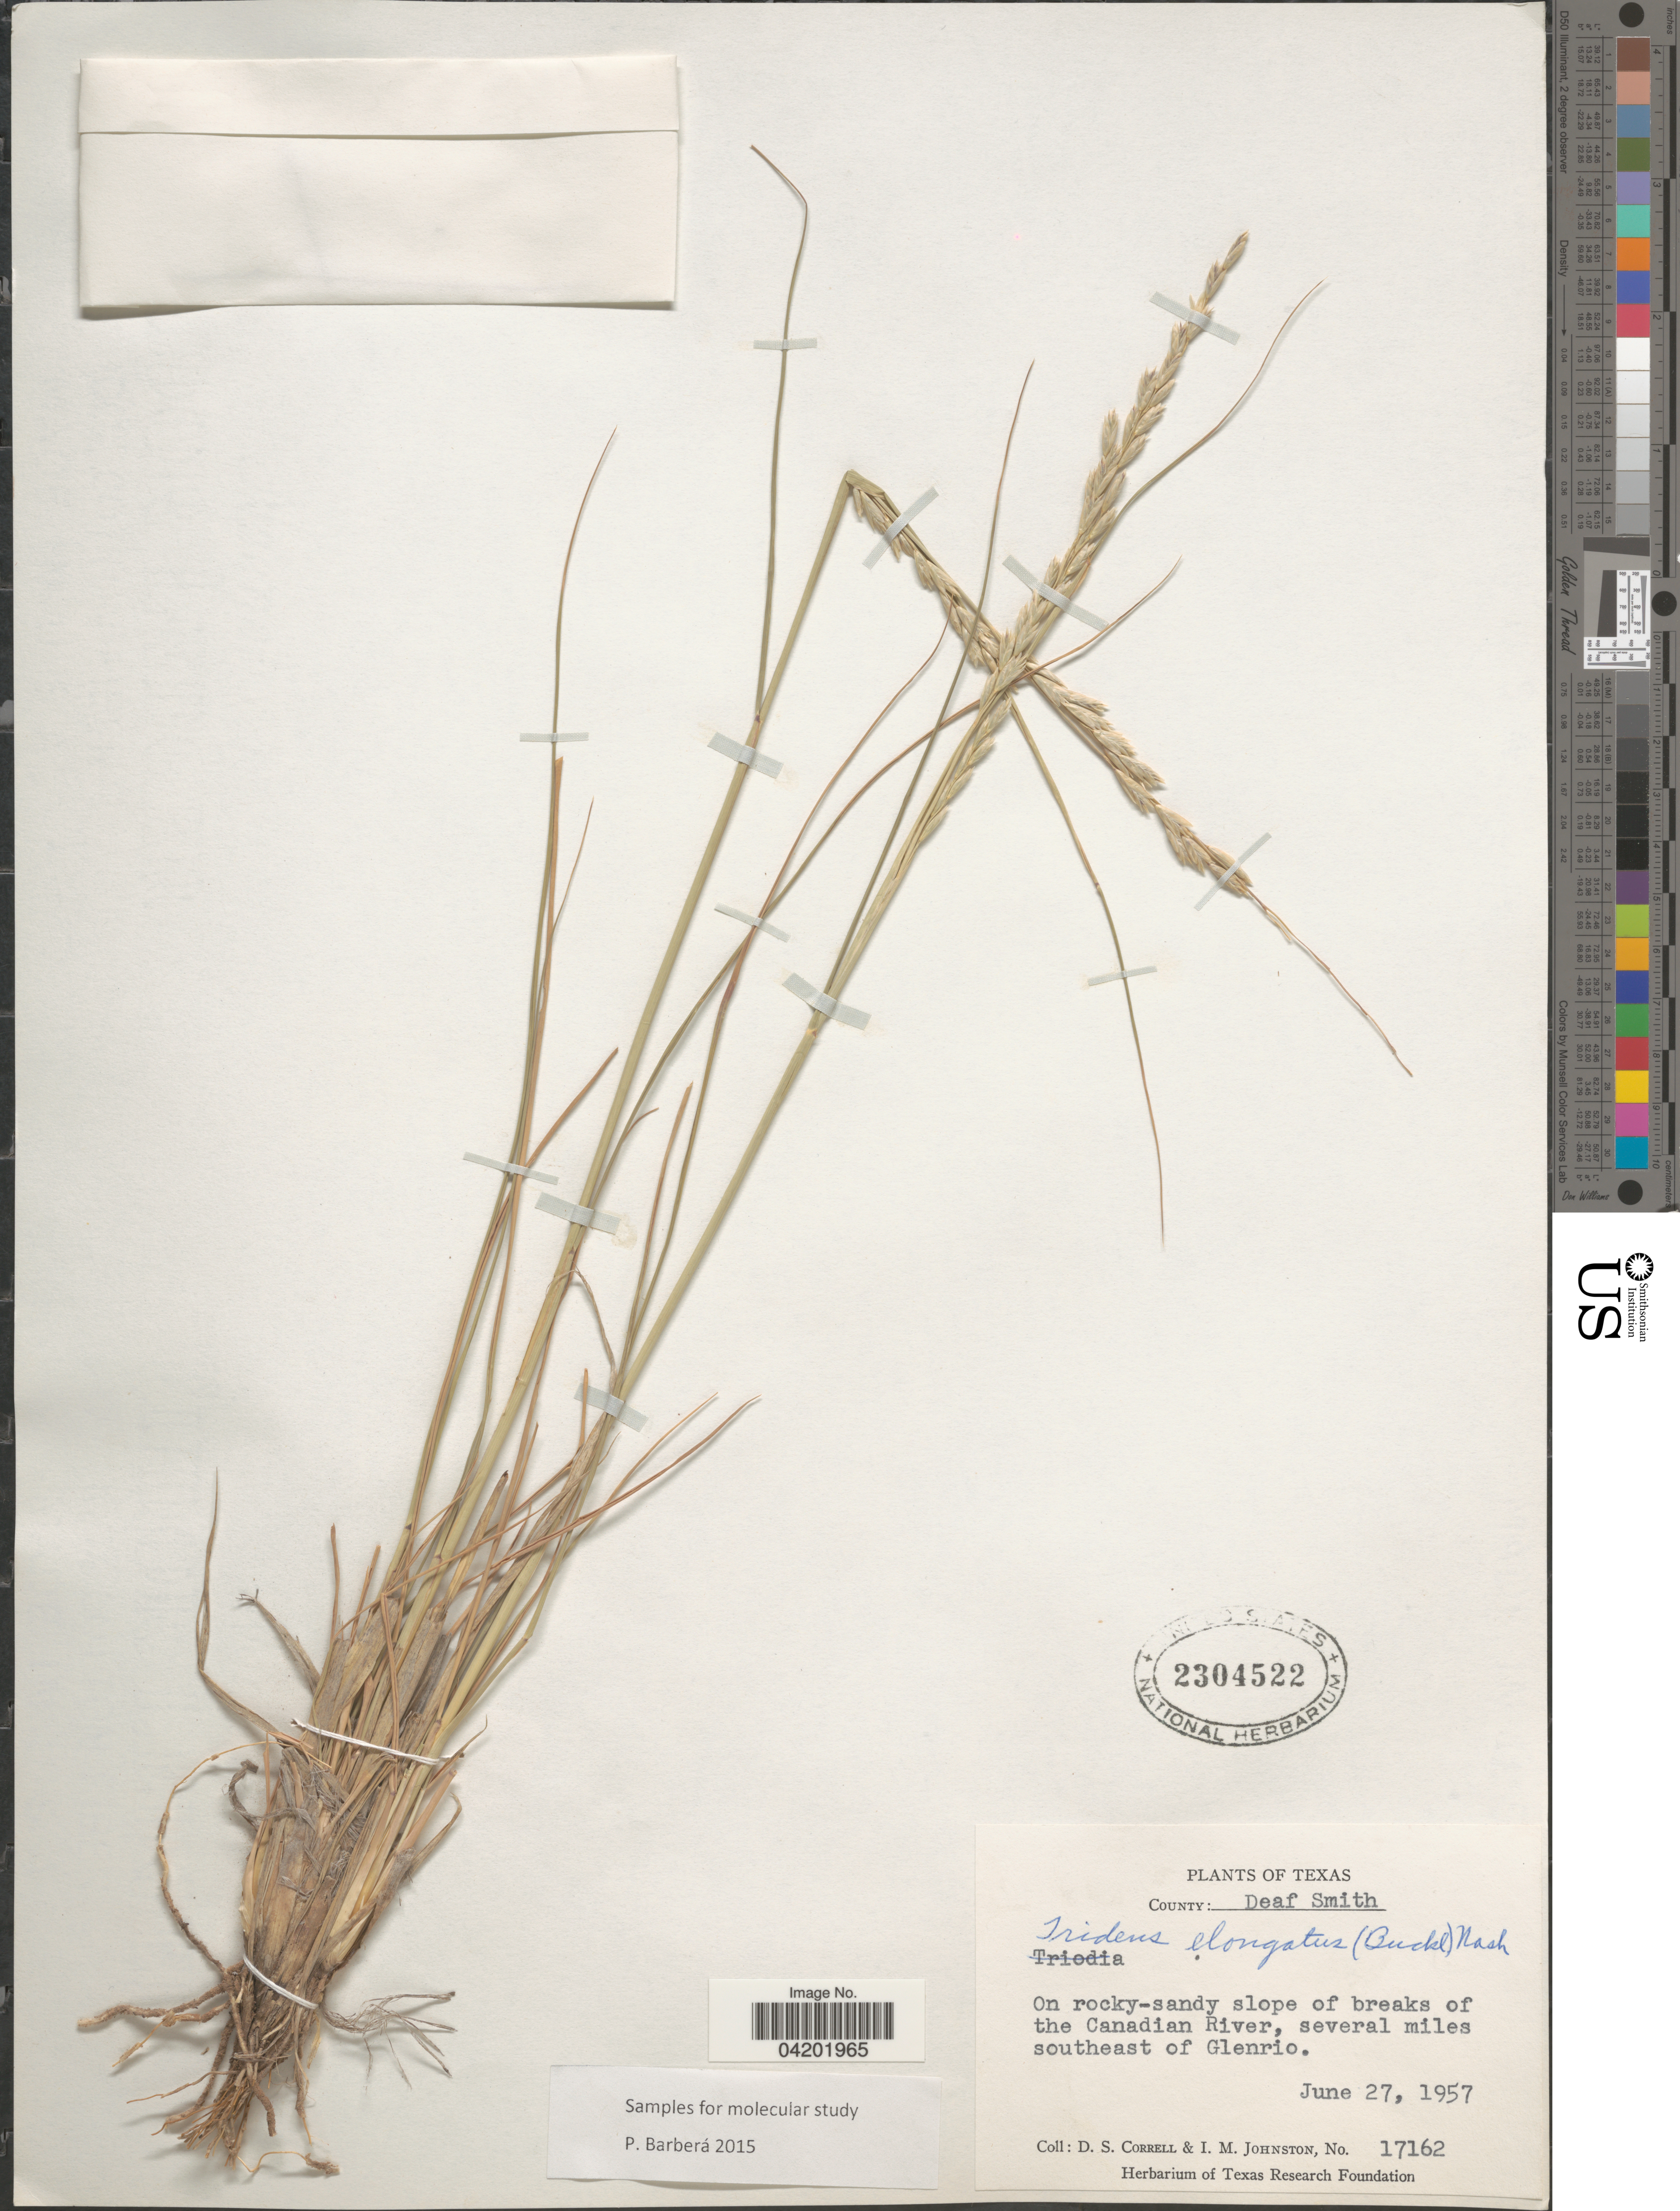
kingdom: Plantae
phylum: Tracheophyta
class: Liliopsida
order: Poales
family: Poaceae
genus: Tridentopsis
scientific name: Tridentopsis mutica var. elongata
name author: P.M. Peterson & Romasch.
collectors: D. S. Correll & I.M. Johnston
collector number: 17162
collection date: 1957-06-27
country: United States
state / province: Texas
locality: County: Deaf Smith. On rocky-sandy slope of breaks of the Canadian River, several miles southeast of Glenrio.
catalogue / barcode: US 2304522